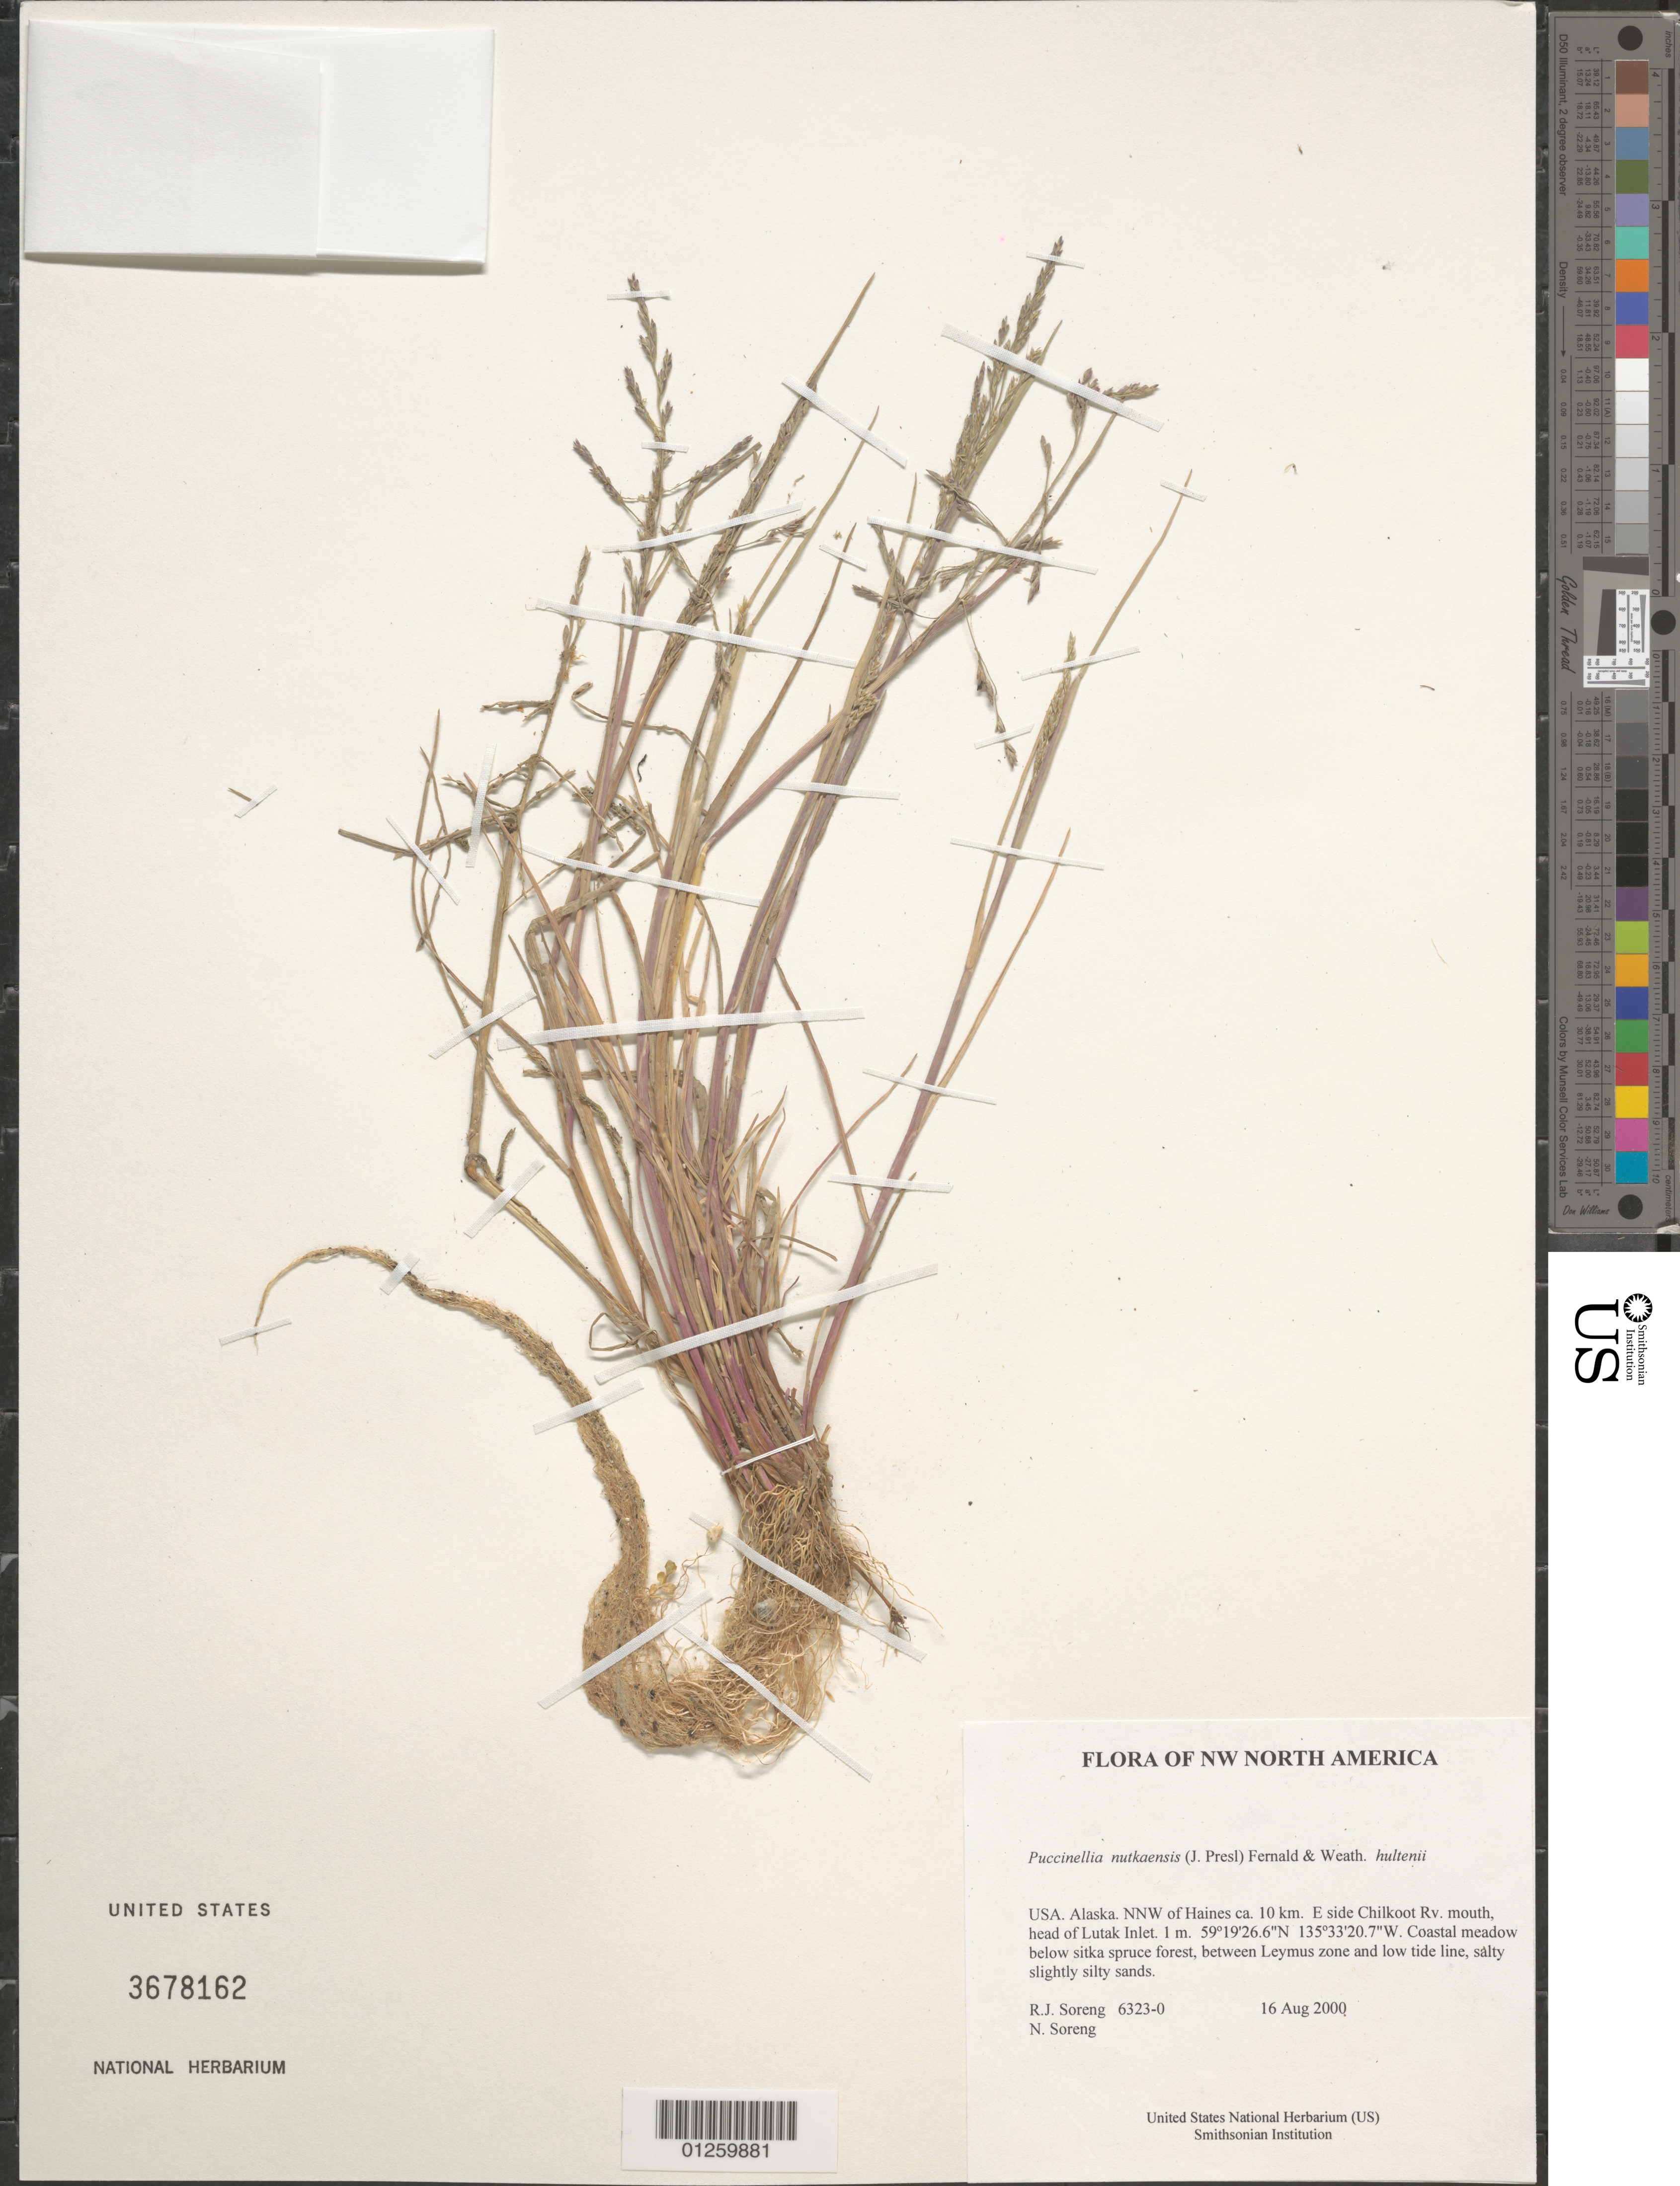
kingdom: Plantae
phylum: Tracheophyta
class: Liliopsida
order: Poales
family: Poaceae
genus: Puccinellia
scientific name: Puccinellia nutkaensis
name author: (J. Presl) Fernald & Weath.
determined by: Soreng, Robert J., Research Associate (BOT), Smithsonian Institution - National Museum of Natural History (UNITED STATES)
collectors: R. J. Soreng & N. L. Soreng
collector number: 6323-0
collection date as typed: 16 Aug 2000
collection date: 2000-08-16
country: United States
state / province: Alaska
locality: NNW of Haines ca. 10 km E side Chilkoot Rv. mouth, head of Lutak Inlet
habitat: Coastal meadow below sitka spruce forest, between Leymus zone and low tide line, salty slightly silty sands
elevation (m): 1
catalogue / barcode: US 3678162